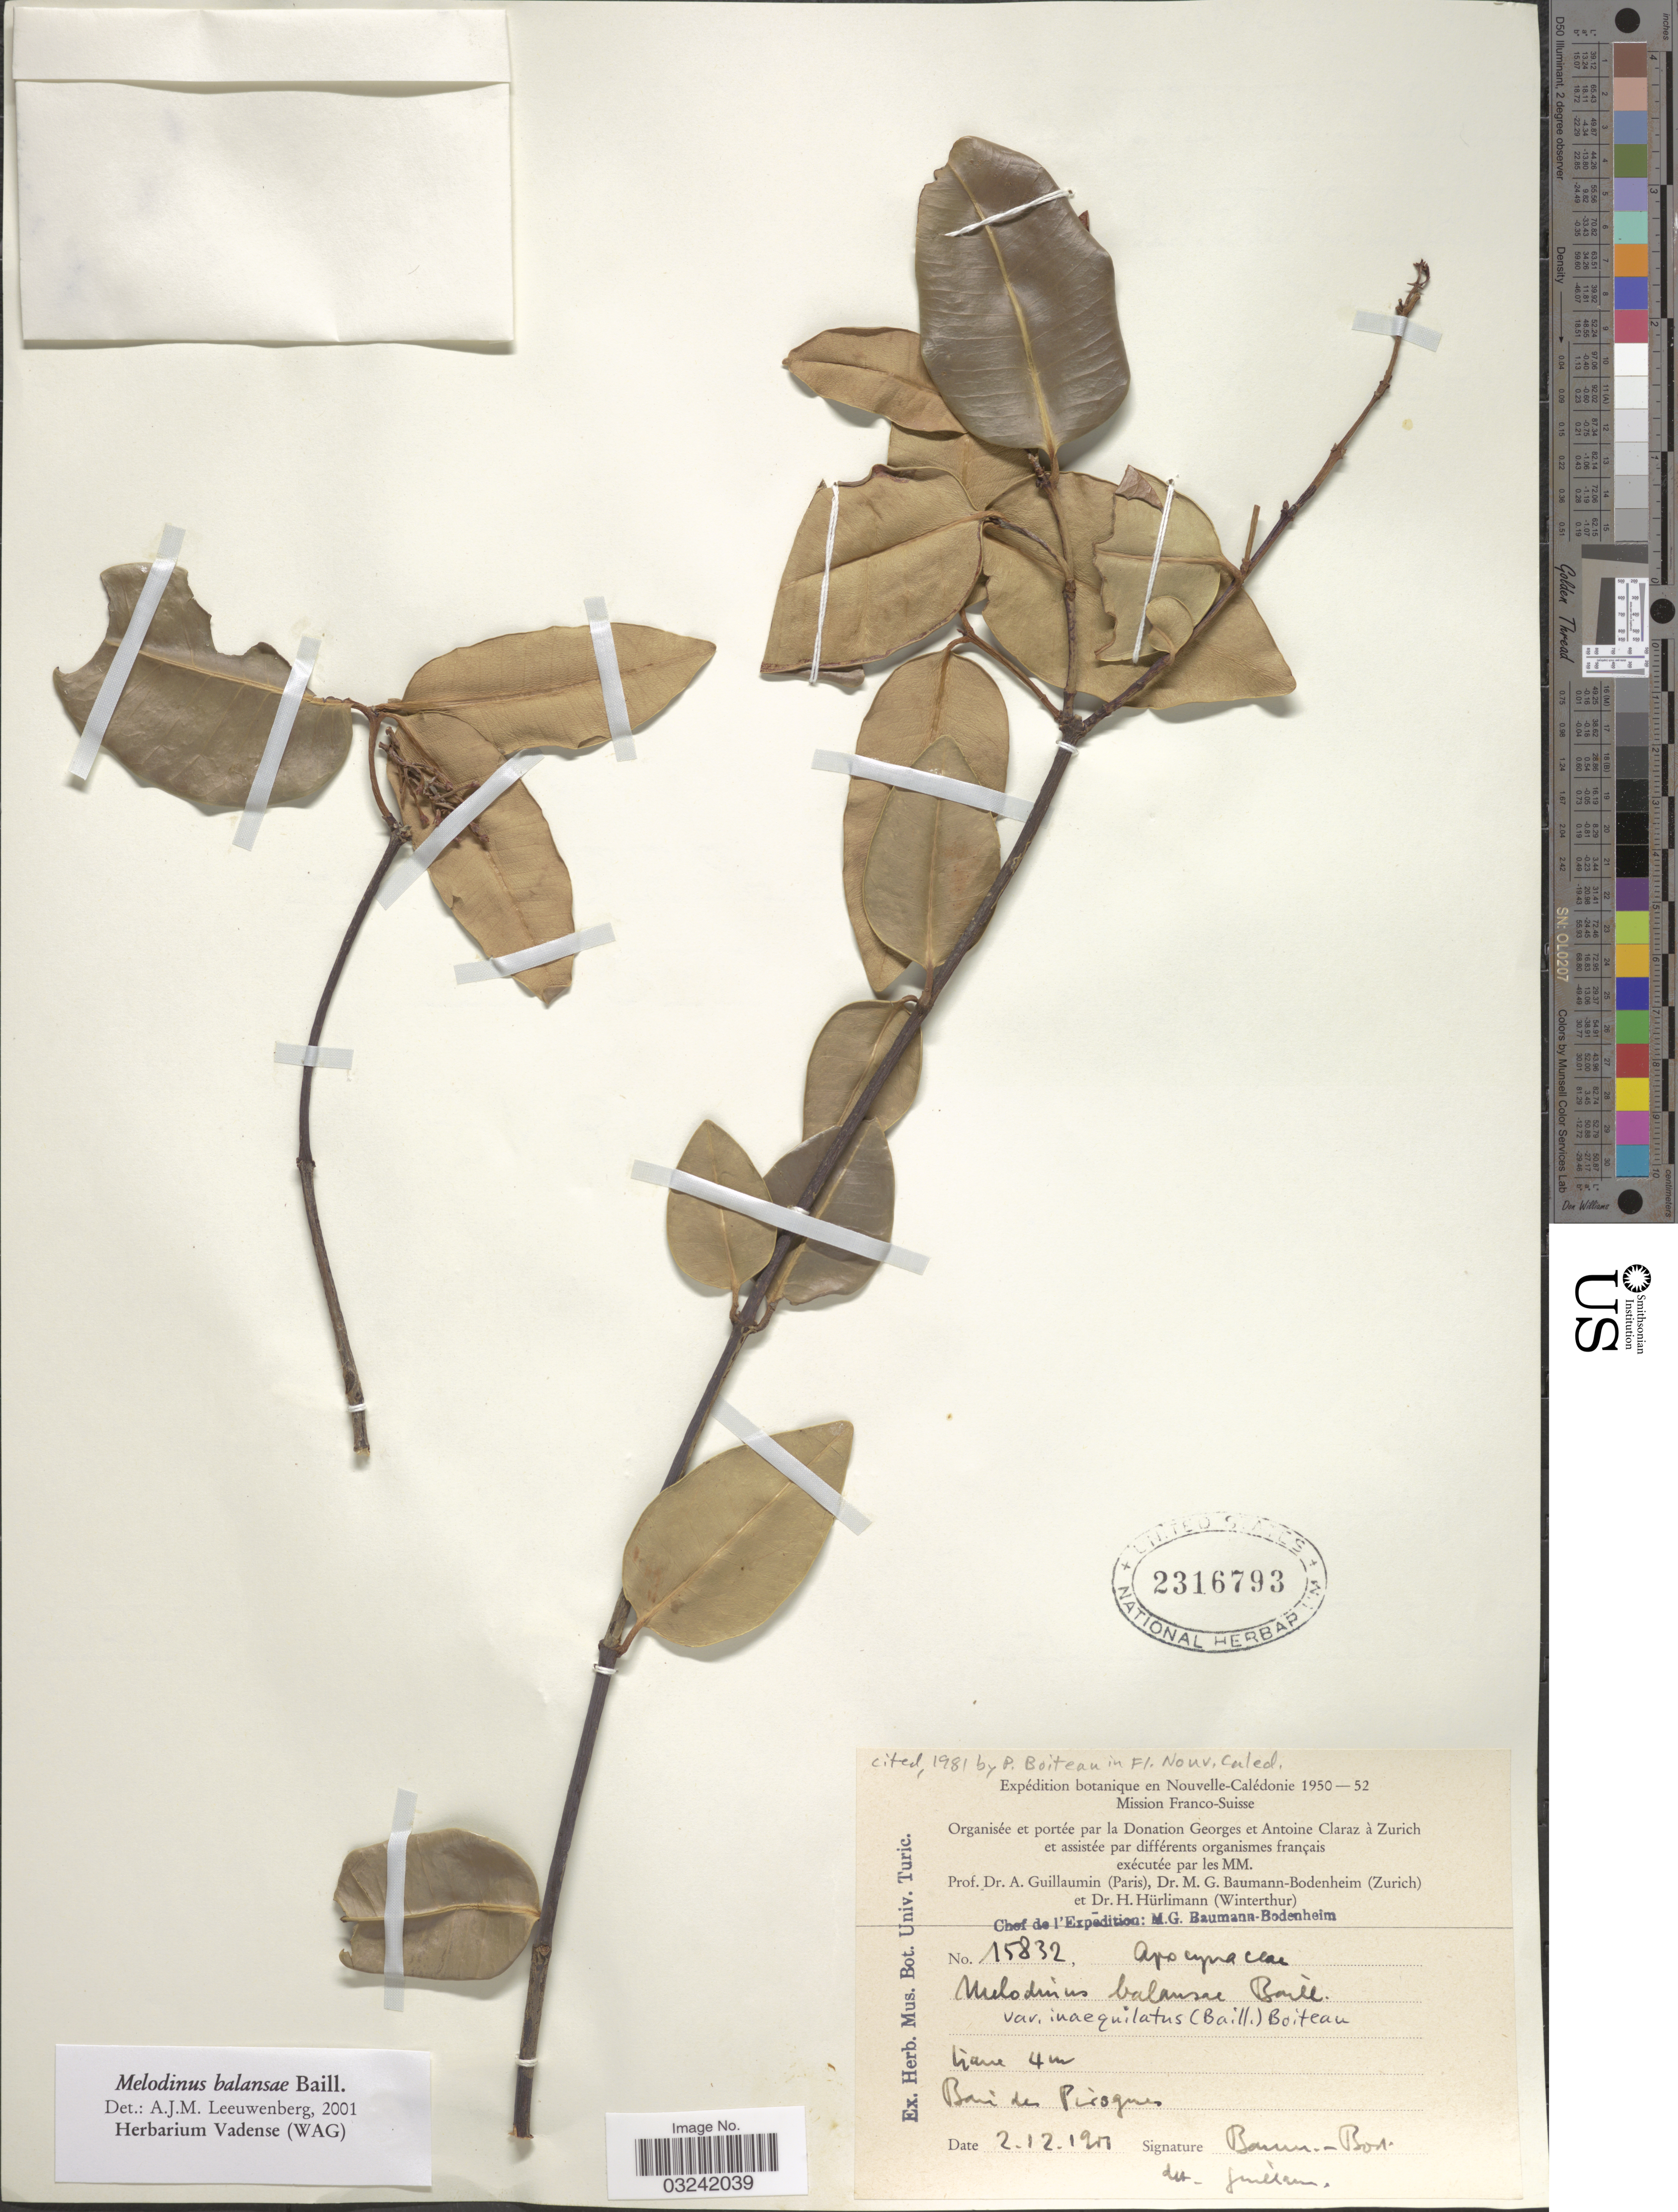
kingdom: Plantae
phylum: Tracheophyta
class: Magnoliopsida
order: Gentianales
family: Apocynaceae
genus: Melodinus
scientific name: Melodinus balansae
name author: Baill.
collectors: M. G. Baumann-Bodenheim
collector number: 15832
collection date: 1951-12-02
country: New Caledonia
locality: Nouvelle-Calédonie, Base des Pirogues.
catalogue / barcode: US 2316793